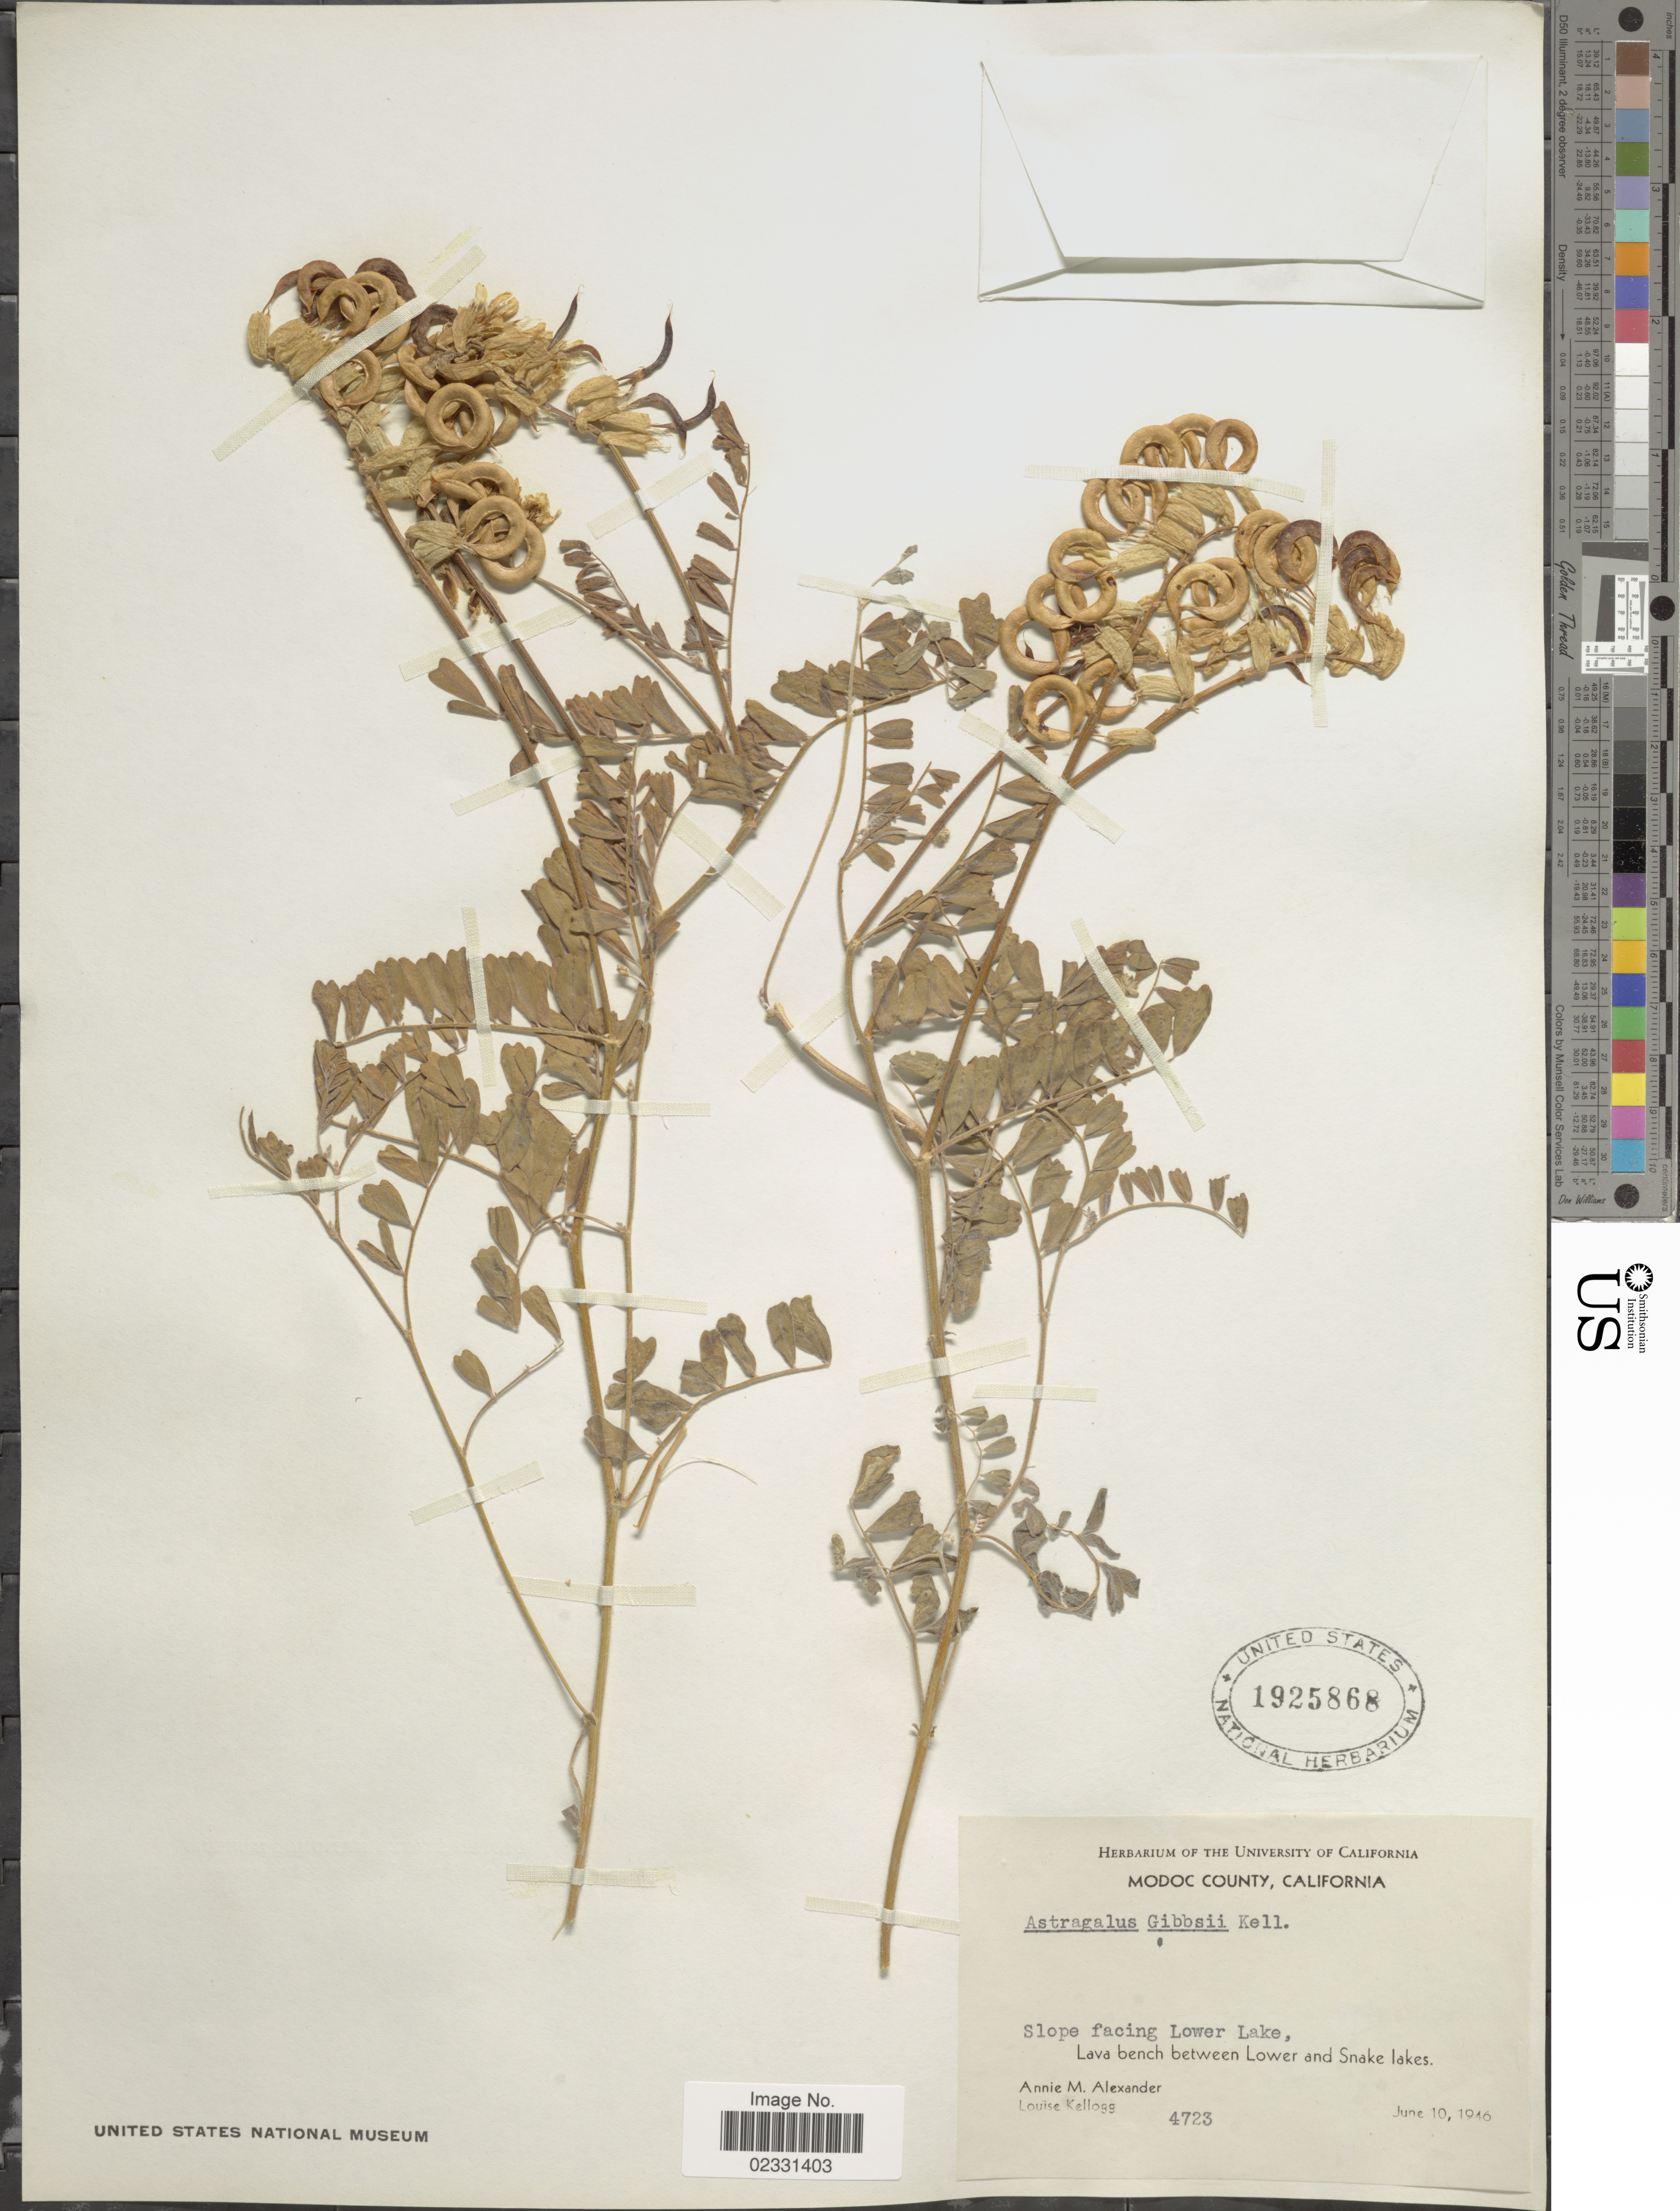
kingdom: Plantae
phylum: Tracheophyta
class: Magnoliopsida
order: Fabales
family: Fabaceae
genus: Astragalus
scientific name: Astragalus gibbsii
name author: Kellogg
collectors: A. M. Alexander & L. Kellogg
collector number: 4723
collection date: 1946-06-10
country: United States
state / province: California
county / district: Modoc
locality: Modoc County, Slope facing Lower Lake, Lava bench between Lower and Snake lakes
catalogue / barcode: US 1925868